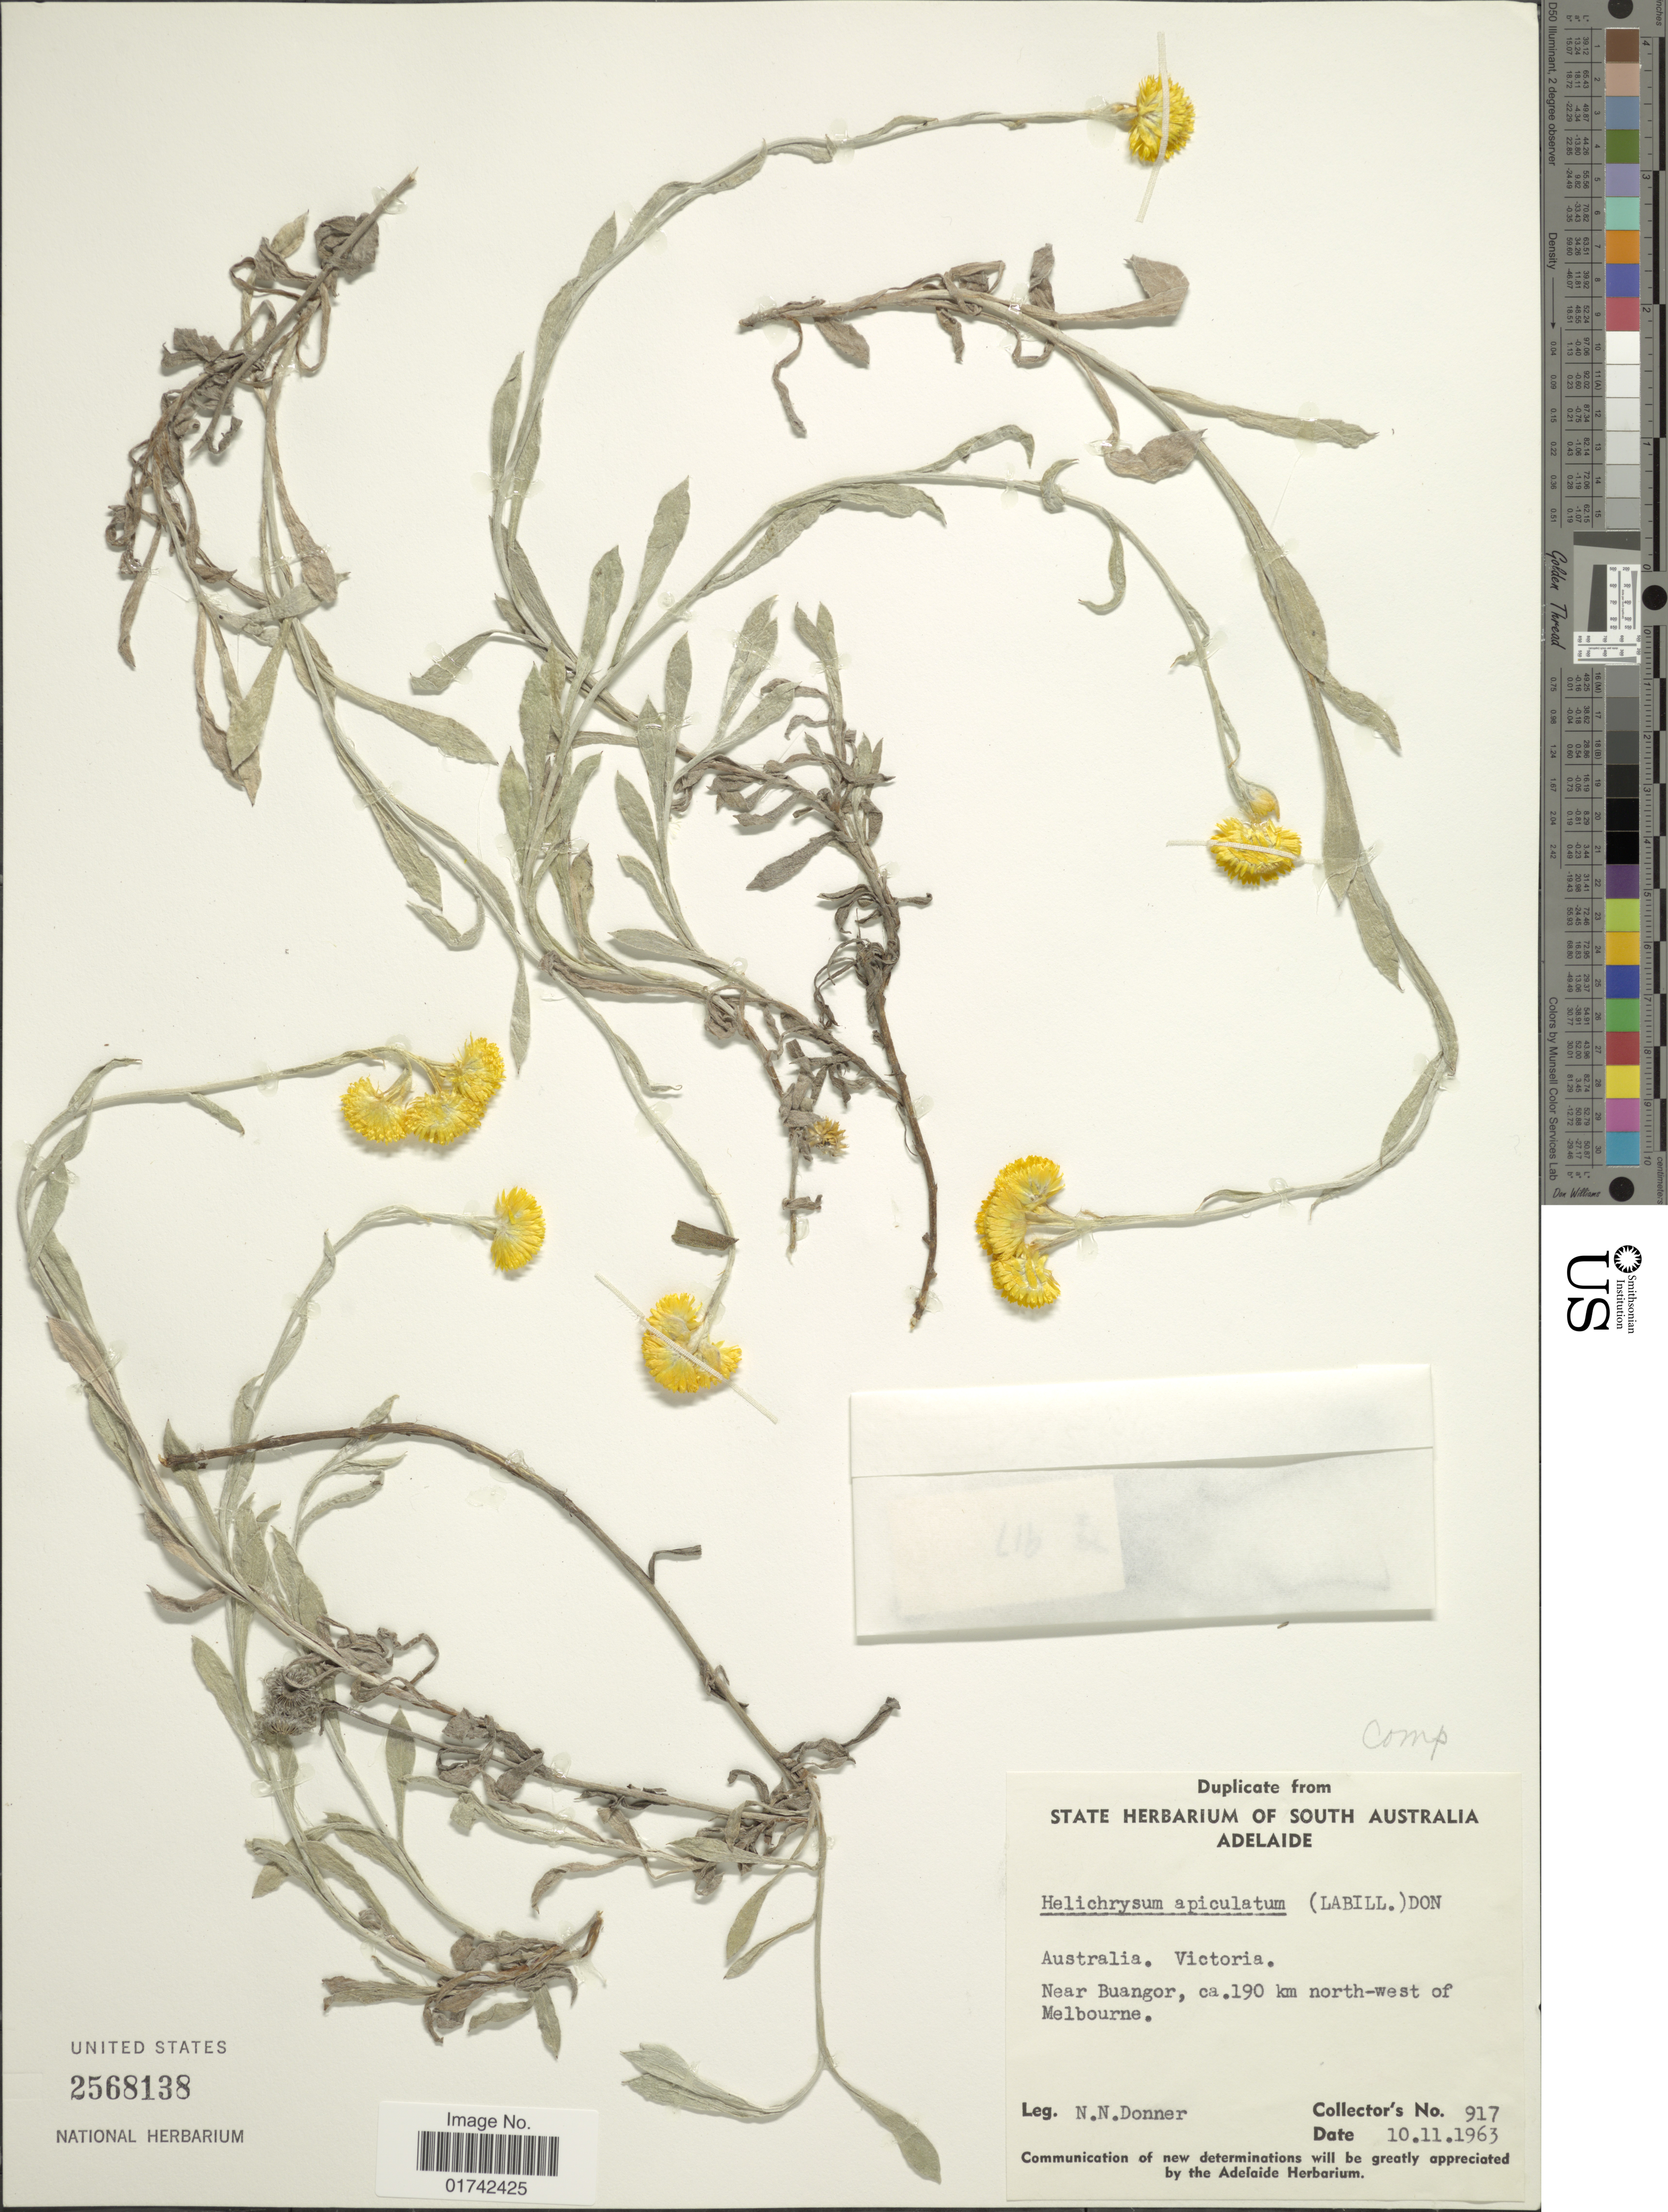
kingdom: Plantae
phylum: Tracheophyta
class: Magnoliopsida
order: Asterales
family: Asteraceae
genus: Helichrysum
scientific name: Helichrysum apiculatum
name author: (Labill.) D. Don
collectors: N. Donner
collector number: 917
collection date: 1963-11-10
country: Australia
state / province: Victoria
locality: Victoria, near Buangor, ca 190 km north-west of Melbourne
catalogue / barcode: US 2568138